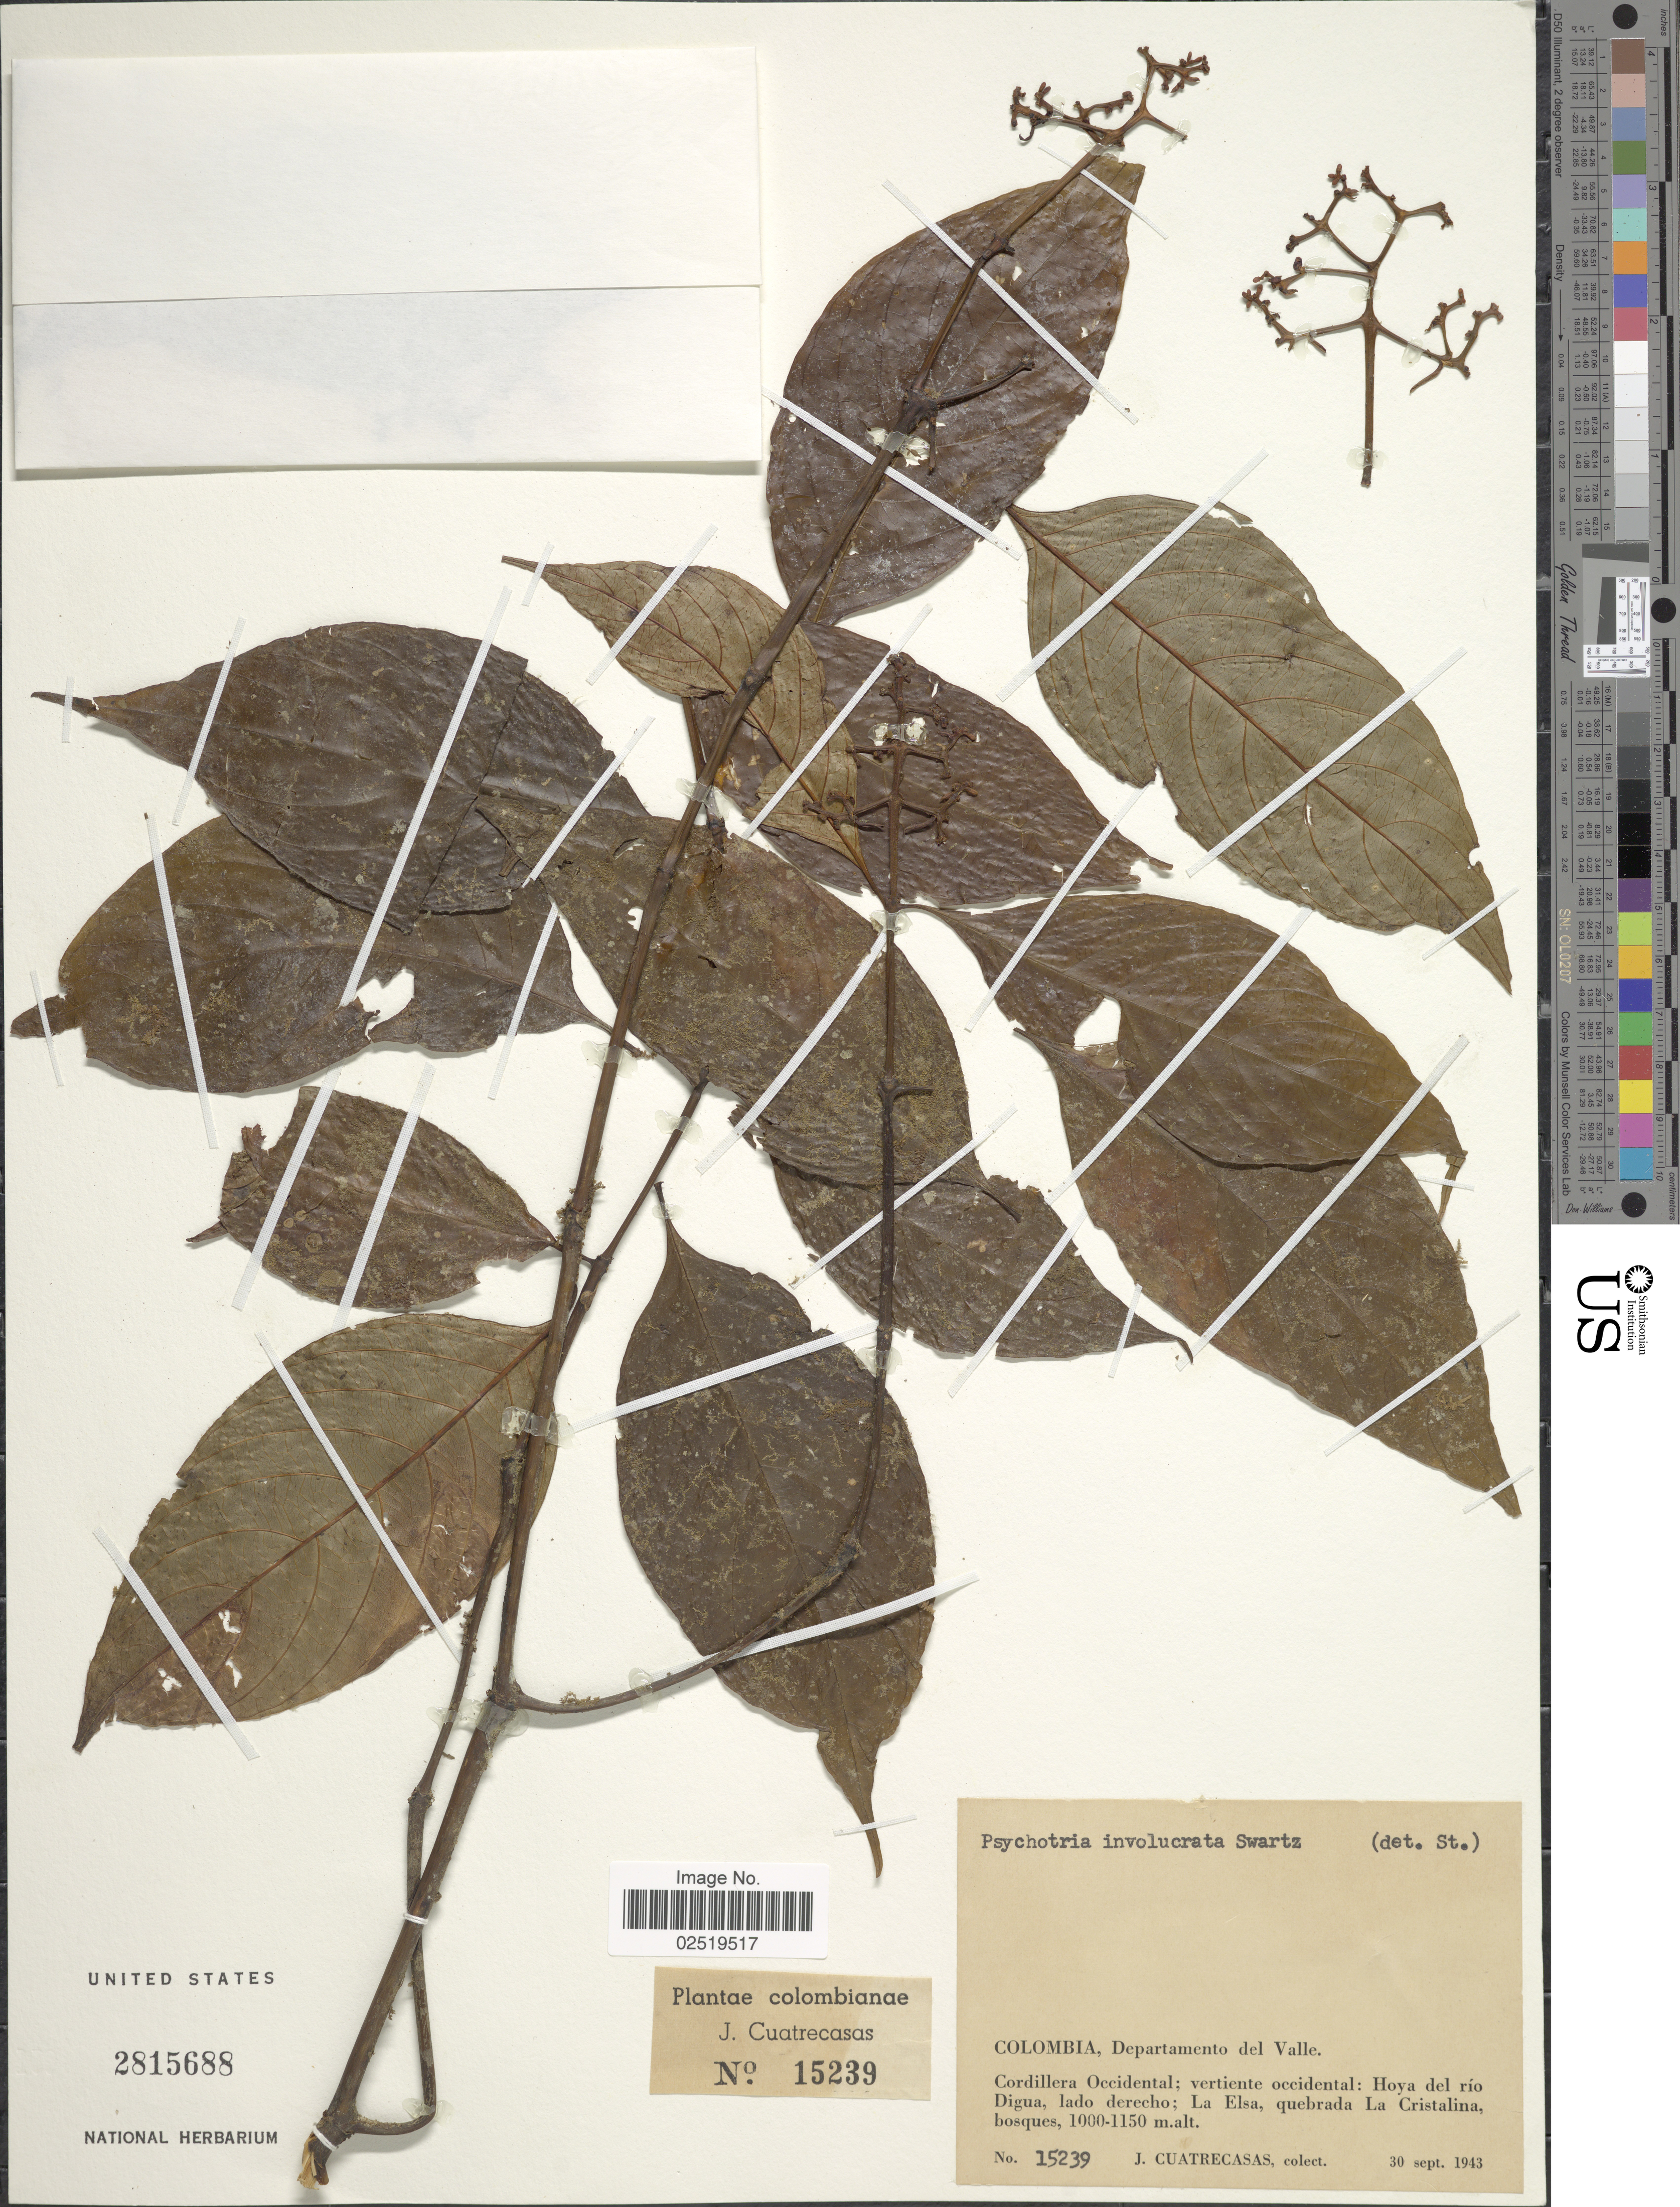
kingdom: Plantae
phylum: Tracheophyta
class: Magnoliopsida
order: Gentianales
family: Rubiaceae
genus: Psychotria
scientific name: Psychotria involucrata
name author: Sw.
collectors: J. Cuatrecasas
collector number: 15239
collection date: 1943-09-30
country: Colombia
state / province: Valle del Cauca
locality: Departamento del Valle, Cordillera Occidental; vertiente occidental: Hoya del rio Digua, lado derecho; La Elsa, quebrada La Cristalina, bosques, Colombianae.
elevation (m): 1000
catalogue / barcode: US 2815688